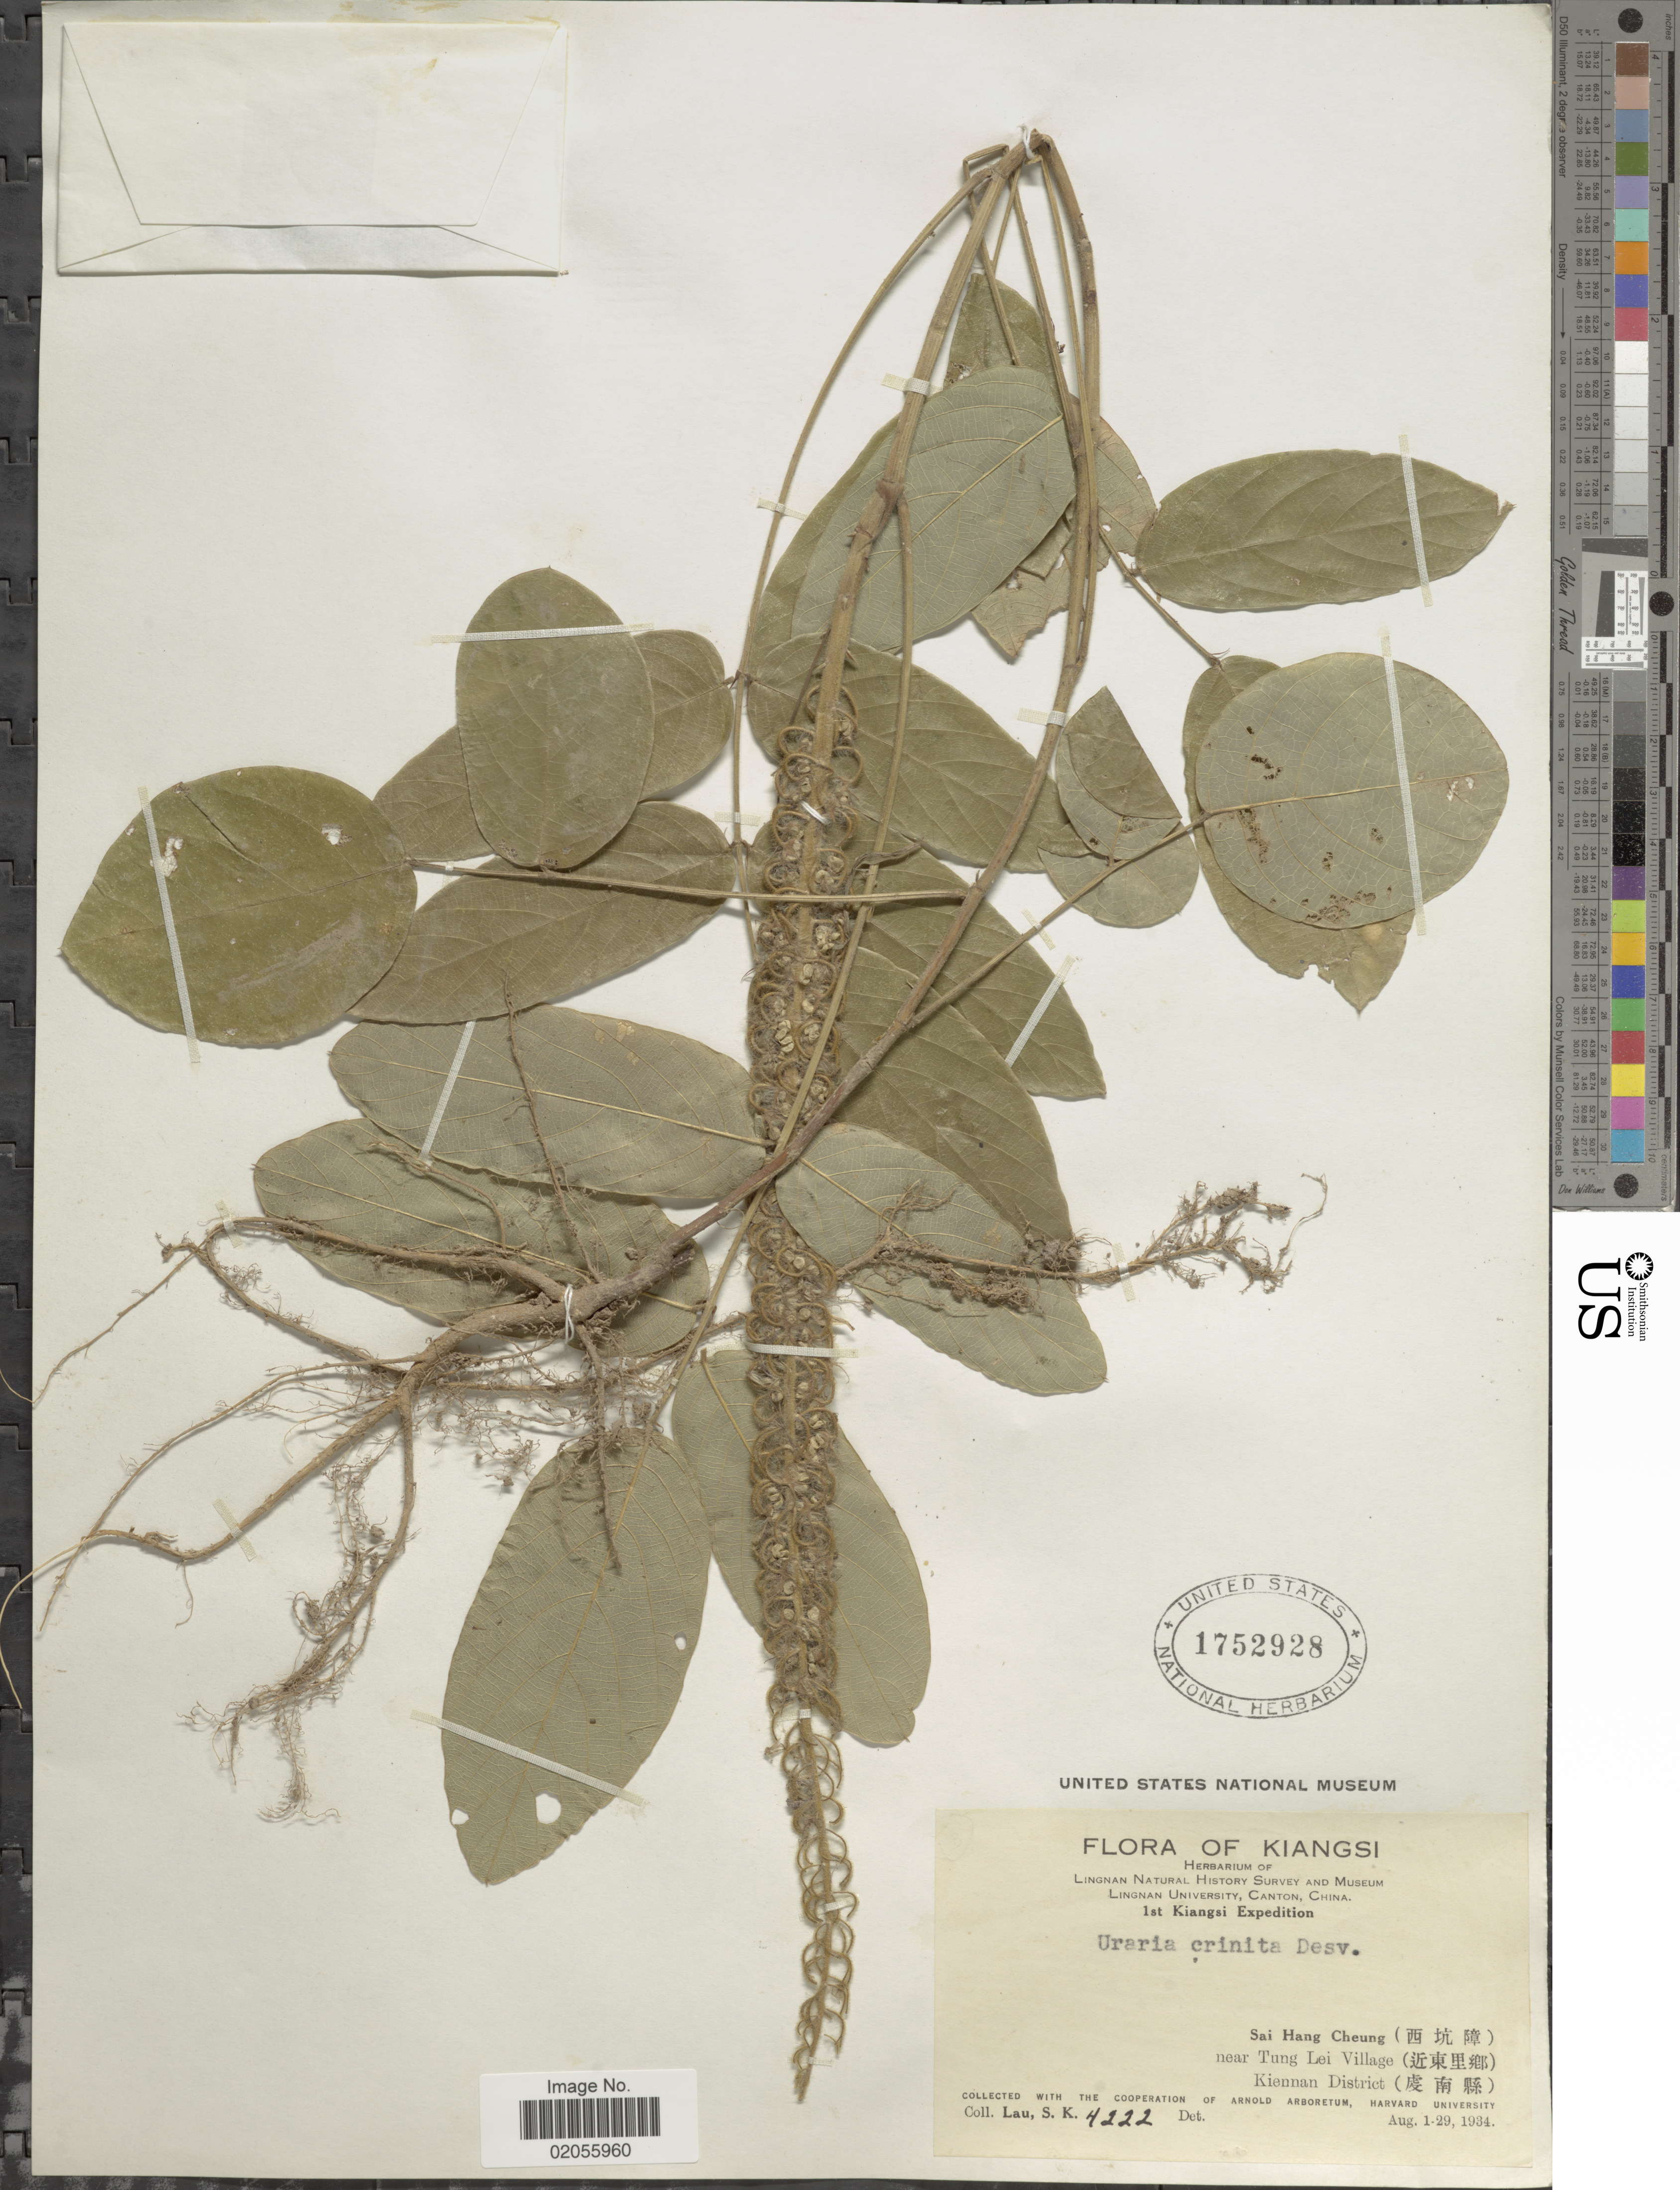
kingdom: Plantae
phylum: Tracheophyta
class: Magnoliopsida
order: Fabales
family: Fabaceae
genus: Uraria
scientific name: Uraria crinita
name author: (L.) Desv.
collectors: S. K. Lau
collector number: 4222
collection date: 1934-08-01/1934-08-29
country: China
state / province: Jiangxi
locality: Kiangsi, Sai Hang Cheung near Tung Lei Village Kiennan District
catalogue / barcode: US 1752928